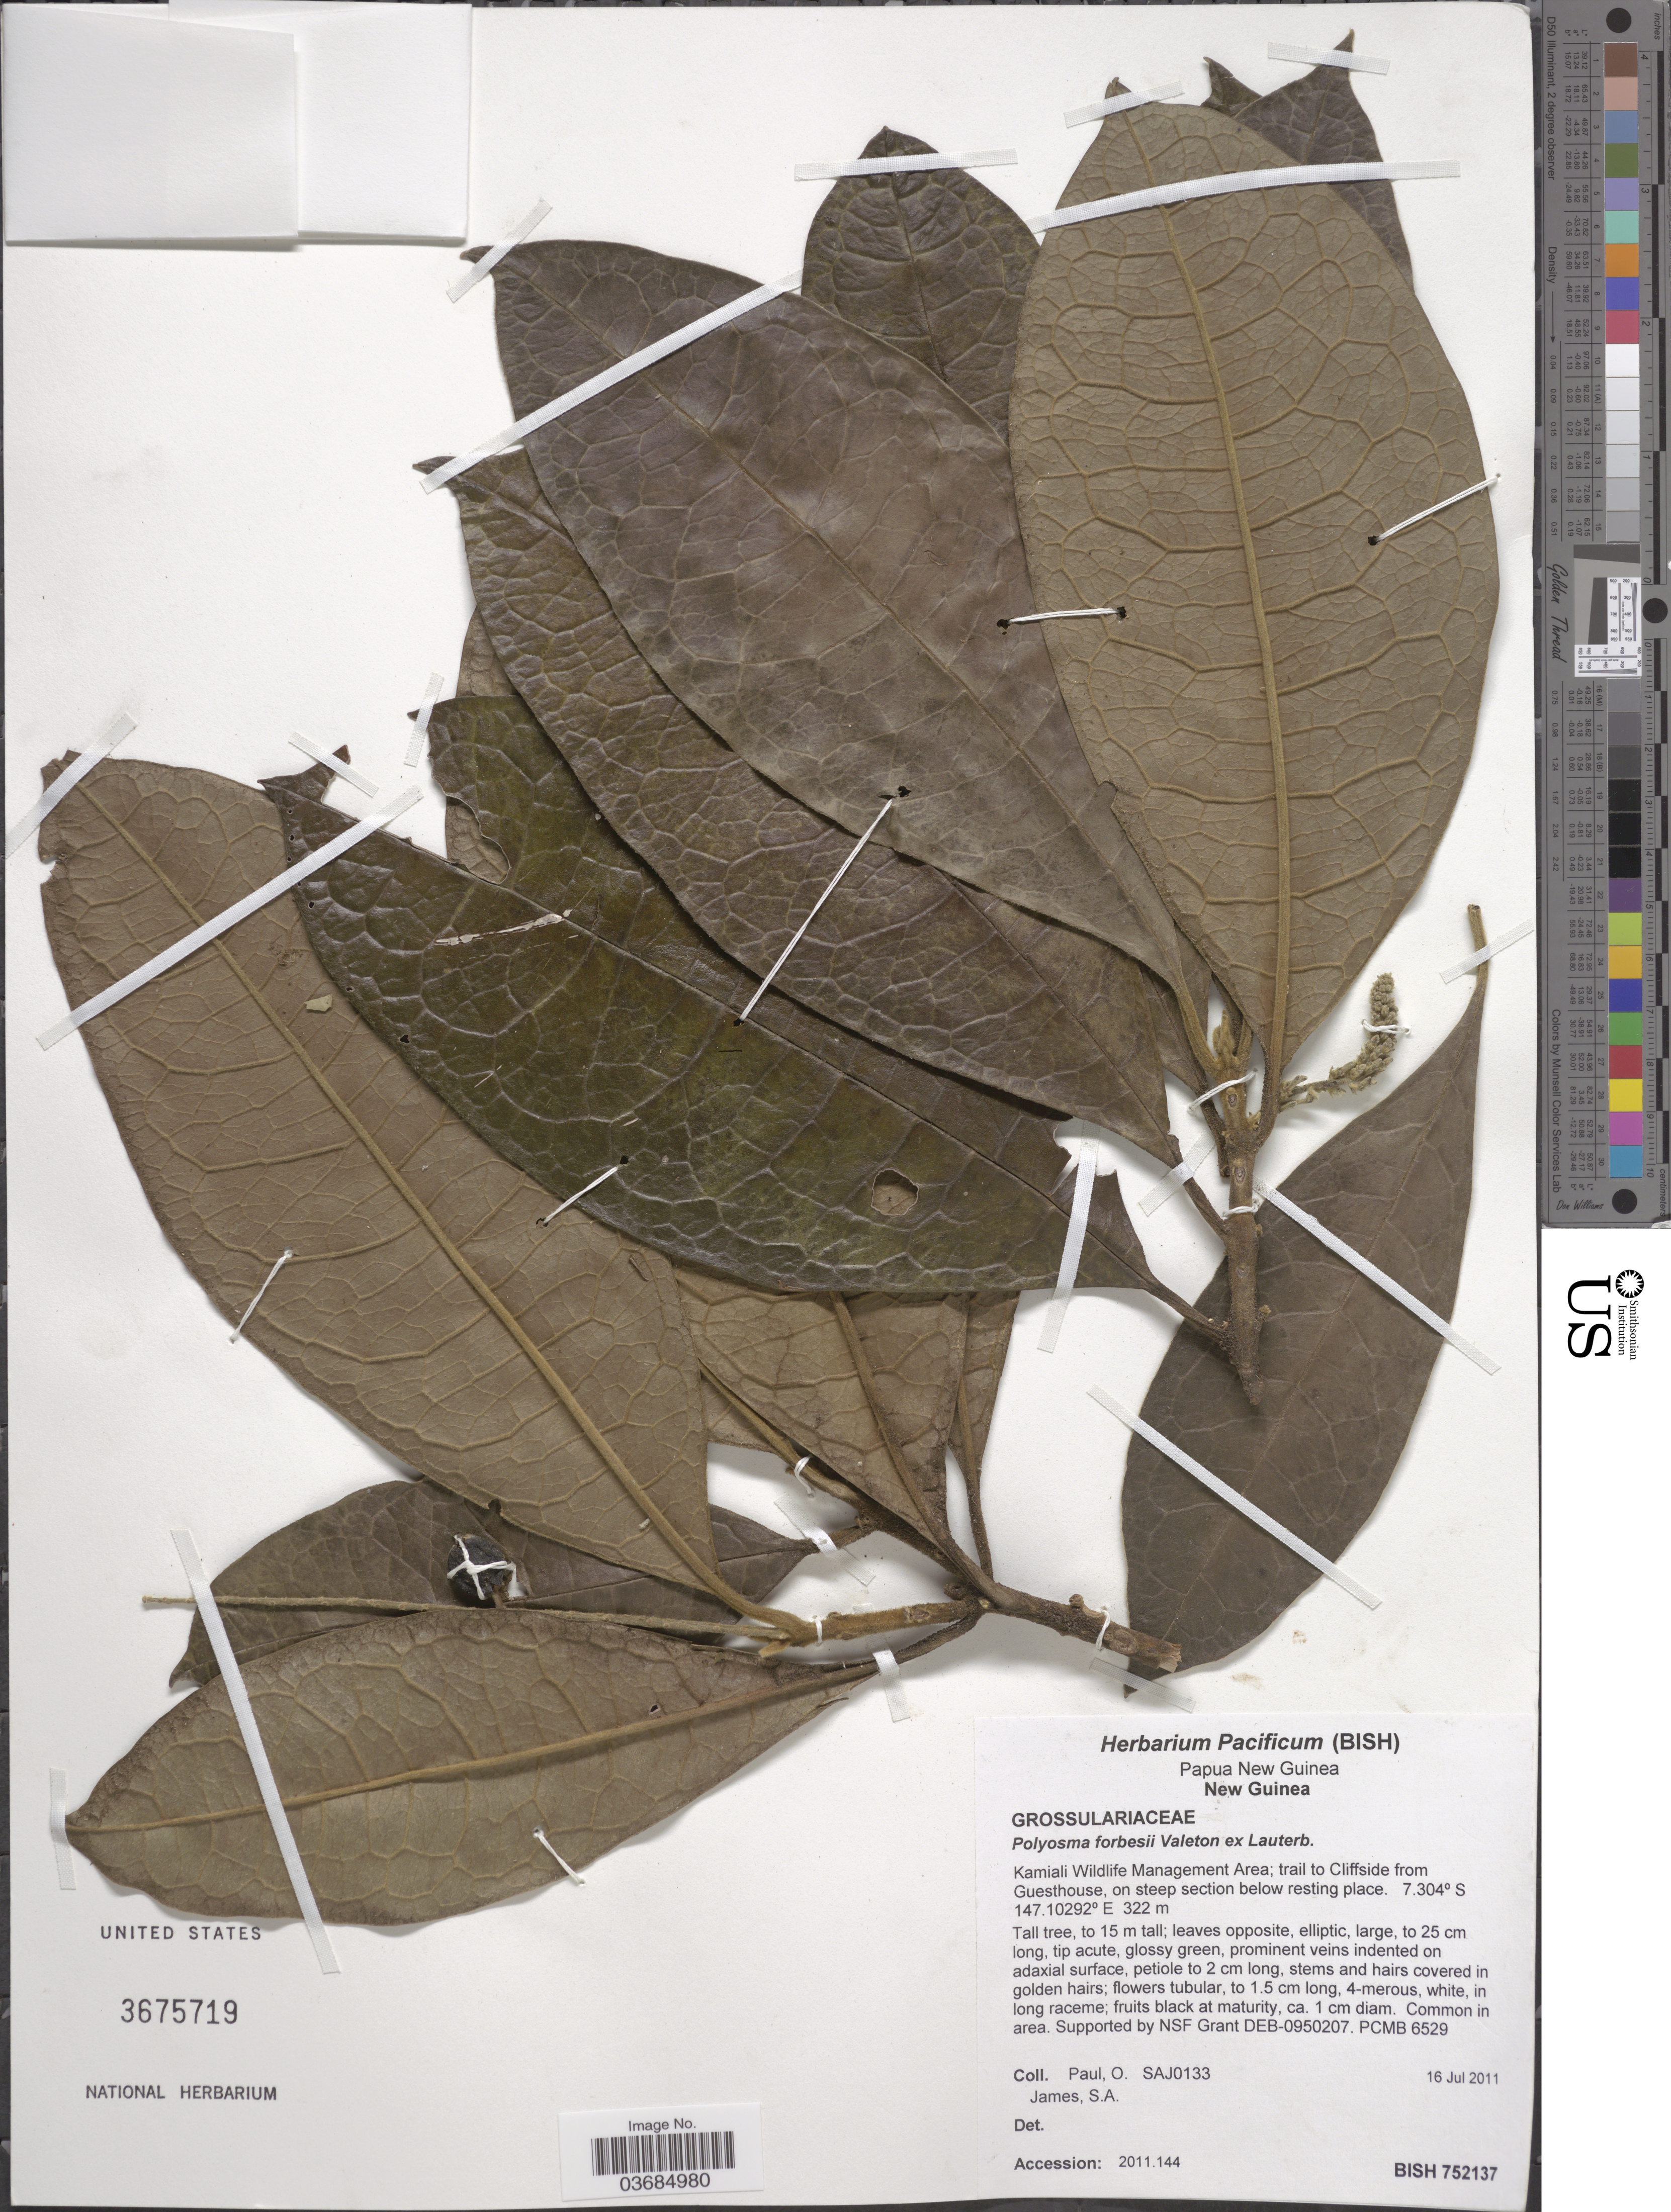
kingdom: Plantae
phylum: Tracheophyta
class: Magnoliopsida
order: Escalloniales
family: Escalloniaceae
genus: Polyosma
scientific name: Polyosma forbesii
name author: Valeton ex Lauterb.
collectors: O. Paul & S. James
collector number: SAJ0133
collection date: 2011-07-16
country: Papua New Guinea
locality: New Guinea. Kamiali Wildlife Management Area; trail to Cliffside from Guesthouse, on steep section below resting place.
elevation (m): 322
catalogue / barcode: US 3675719